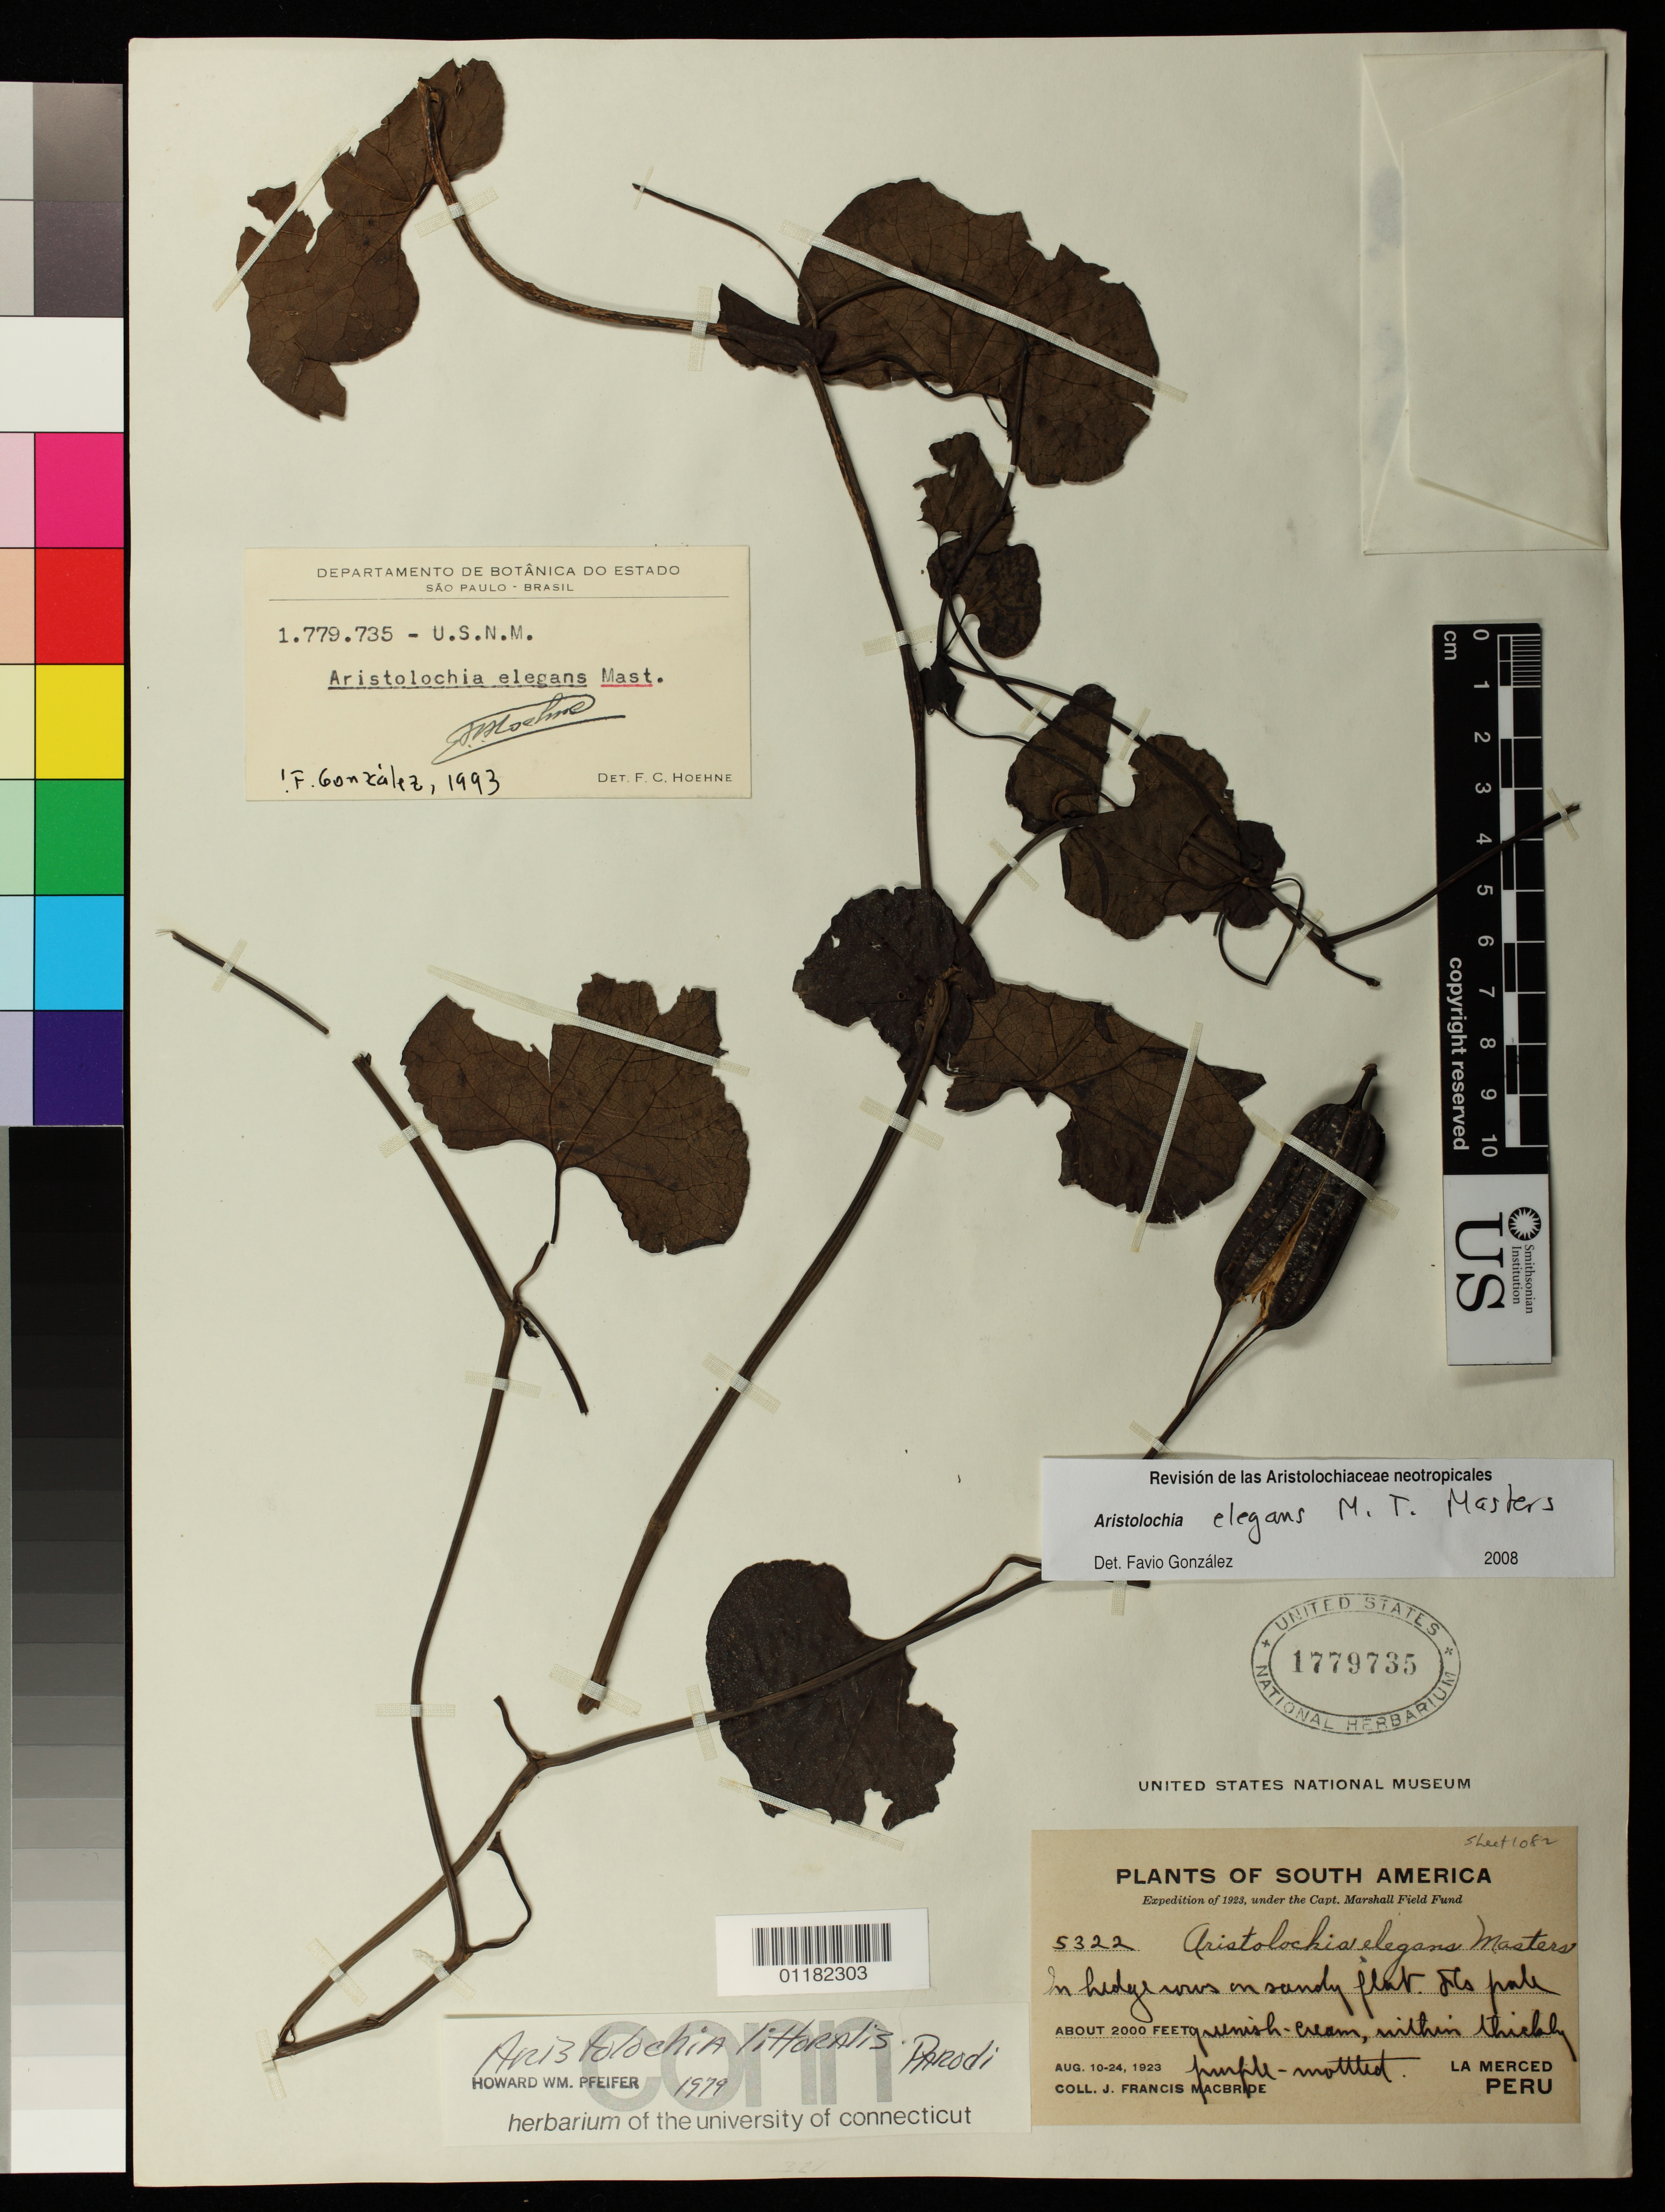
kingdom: Plantae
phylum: Tracheophyta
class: Magnoliopsida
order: Piperales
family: Aristolochiaceae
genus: Aristolochia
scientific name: Aristolochia elegans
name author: Mast.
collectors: J. F. Macbride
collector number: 5322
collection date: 1923-08-10/1923-08-24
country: Peru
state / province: Junín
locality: La Merced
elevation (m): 610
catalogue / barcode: US 1779735